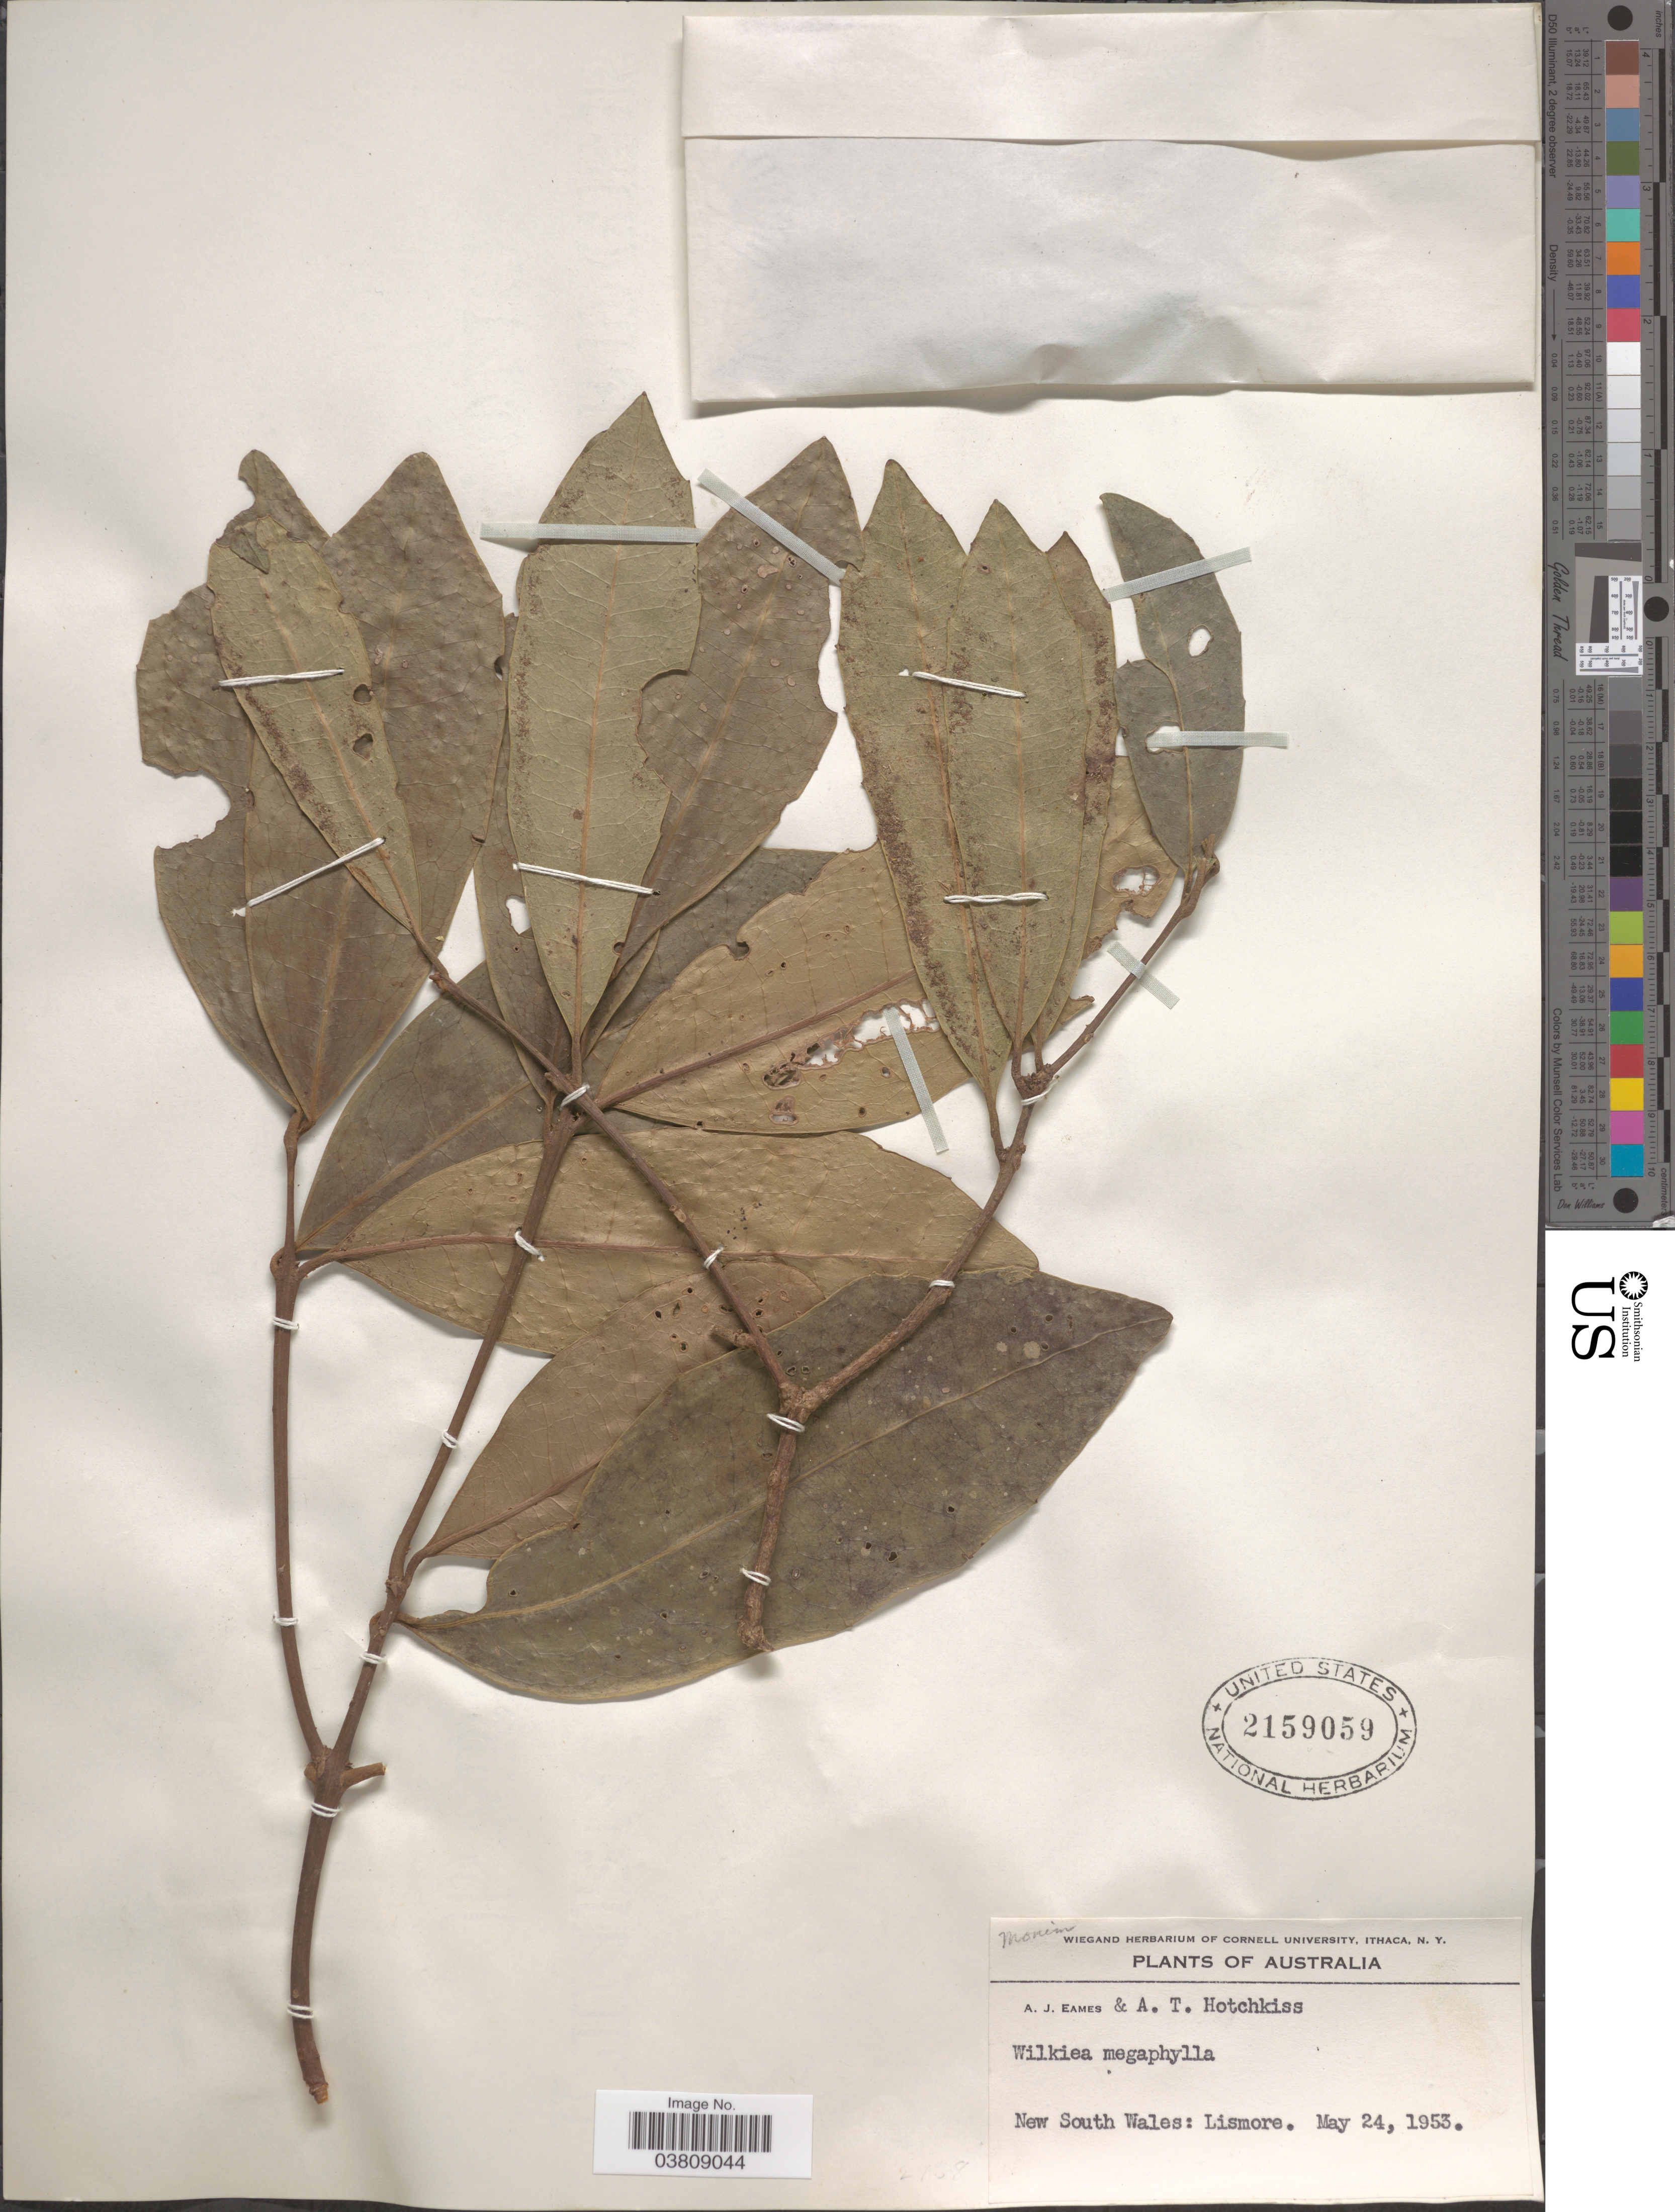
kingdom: Plantae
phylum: Tracheophyta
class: Magnoliopsida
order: Laurales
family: Monimiaceae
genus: Wilkiea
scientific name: Wilkiea macrophylla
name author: (A. Cunn.) A. DC.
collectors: A. J. Eames & A. Hotchkiss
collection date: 1953-05-24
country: Australia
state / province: New South Wales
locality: Lismore.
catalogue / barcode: US 2159059